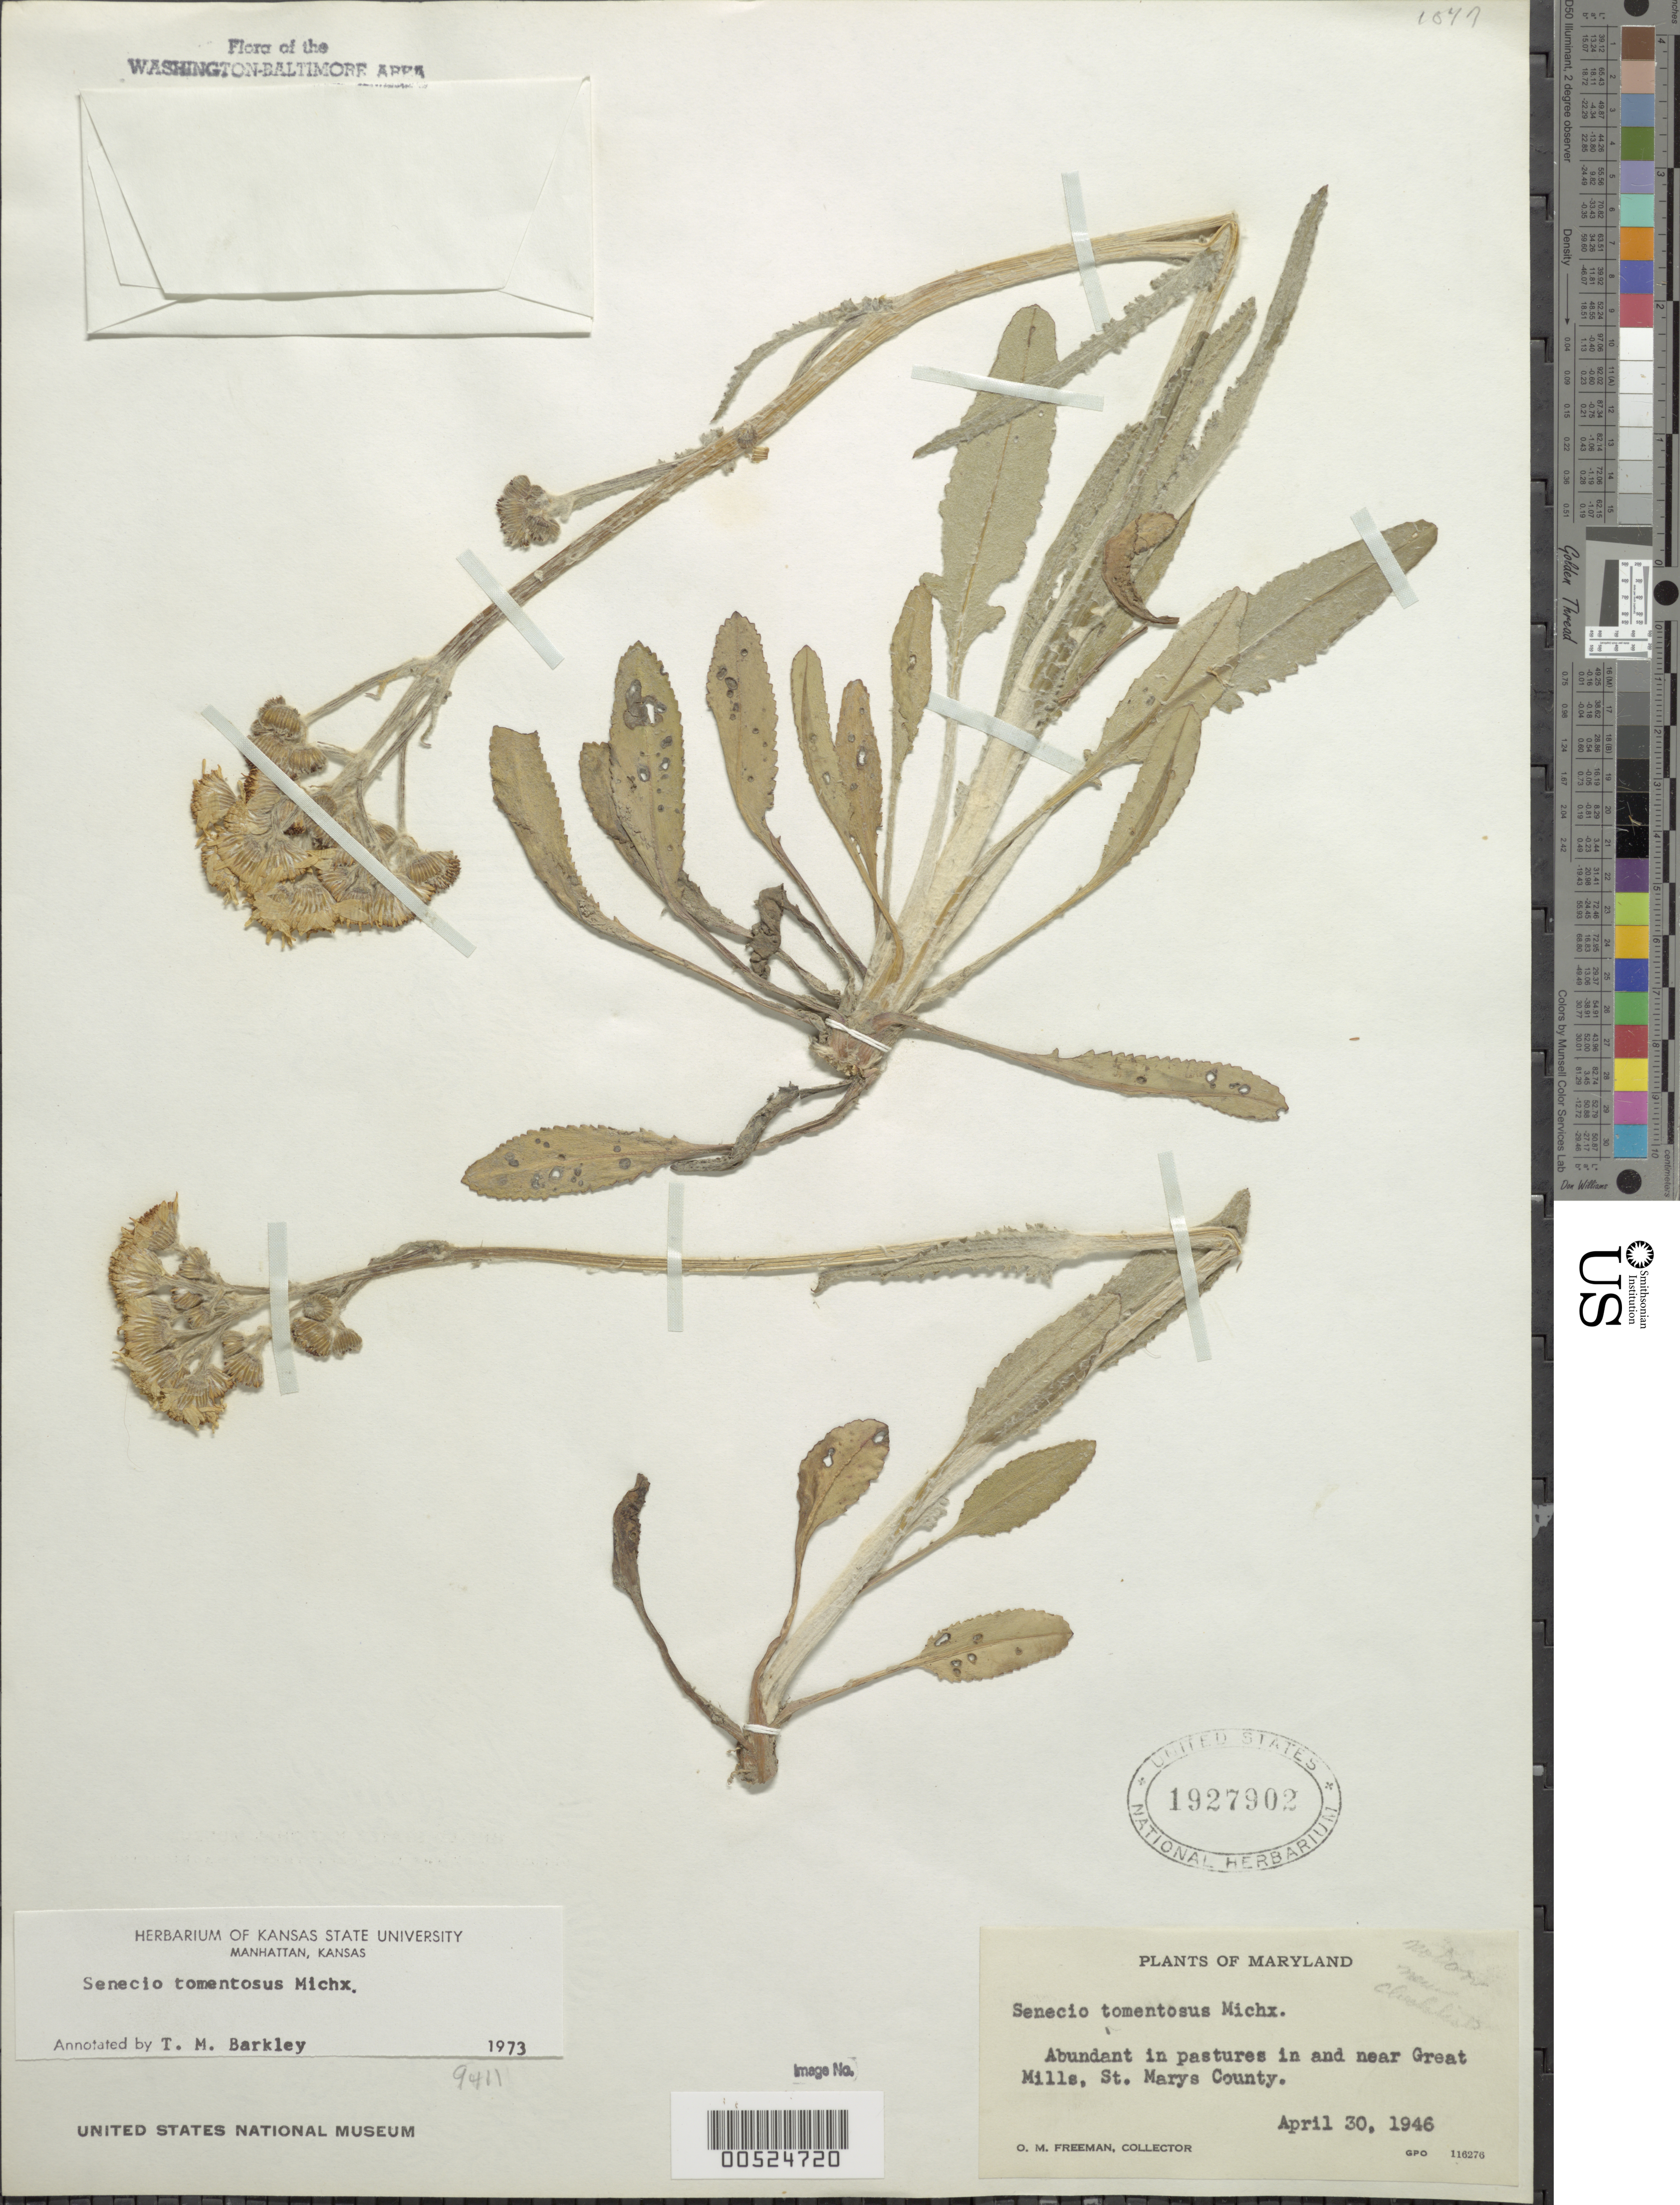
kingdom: Plantae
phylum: Tracheophyta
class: Magnoliopsida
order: Asterales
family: Asteraceae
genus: Packera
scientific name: Packera dubia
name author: (Spreng.) Trock & Mabb.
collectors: O. Freeman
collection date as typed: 30 Apr 1946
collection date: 1946-04-30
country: United States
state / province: Maryland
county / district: St. Mary's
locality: Great Mills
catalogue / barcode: US 1927902